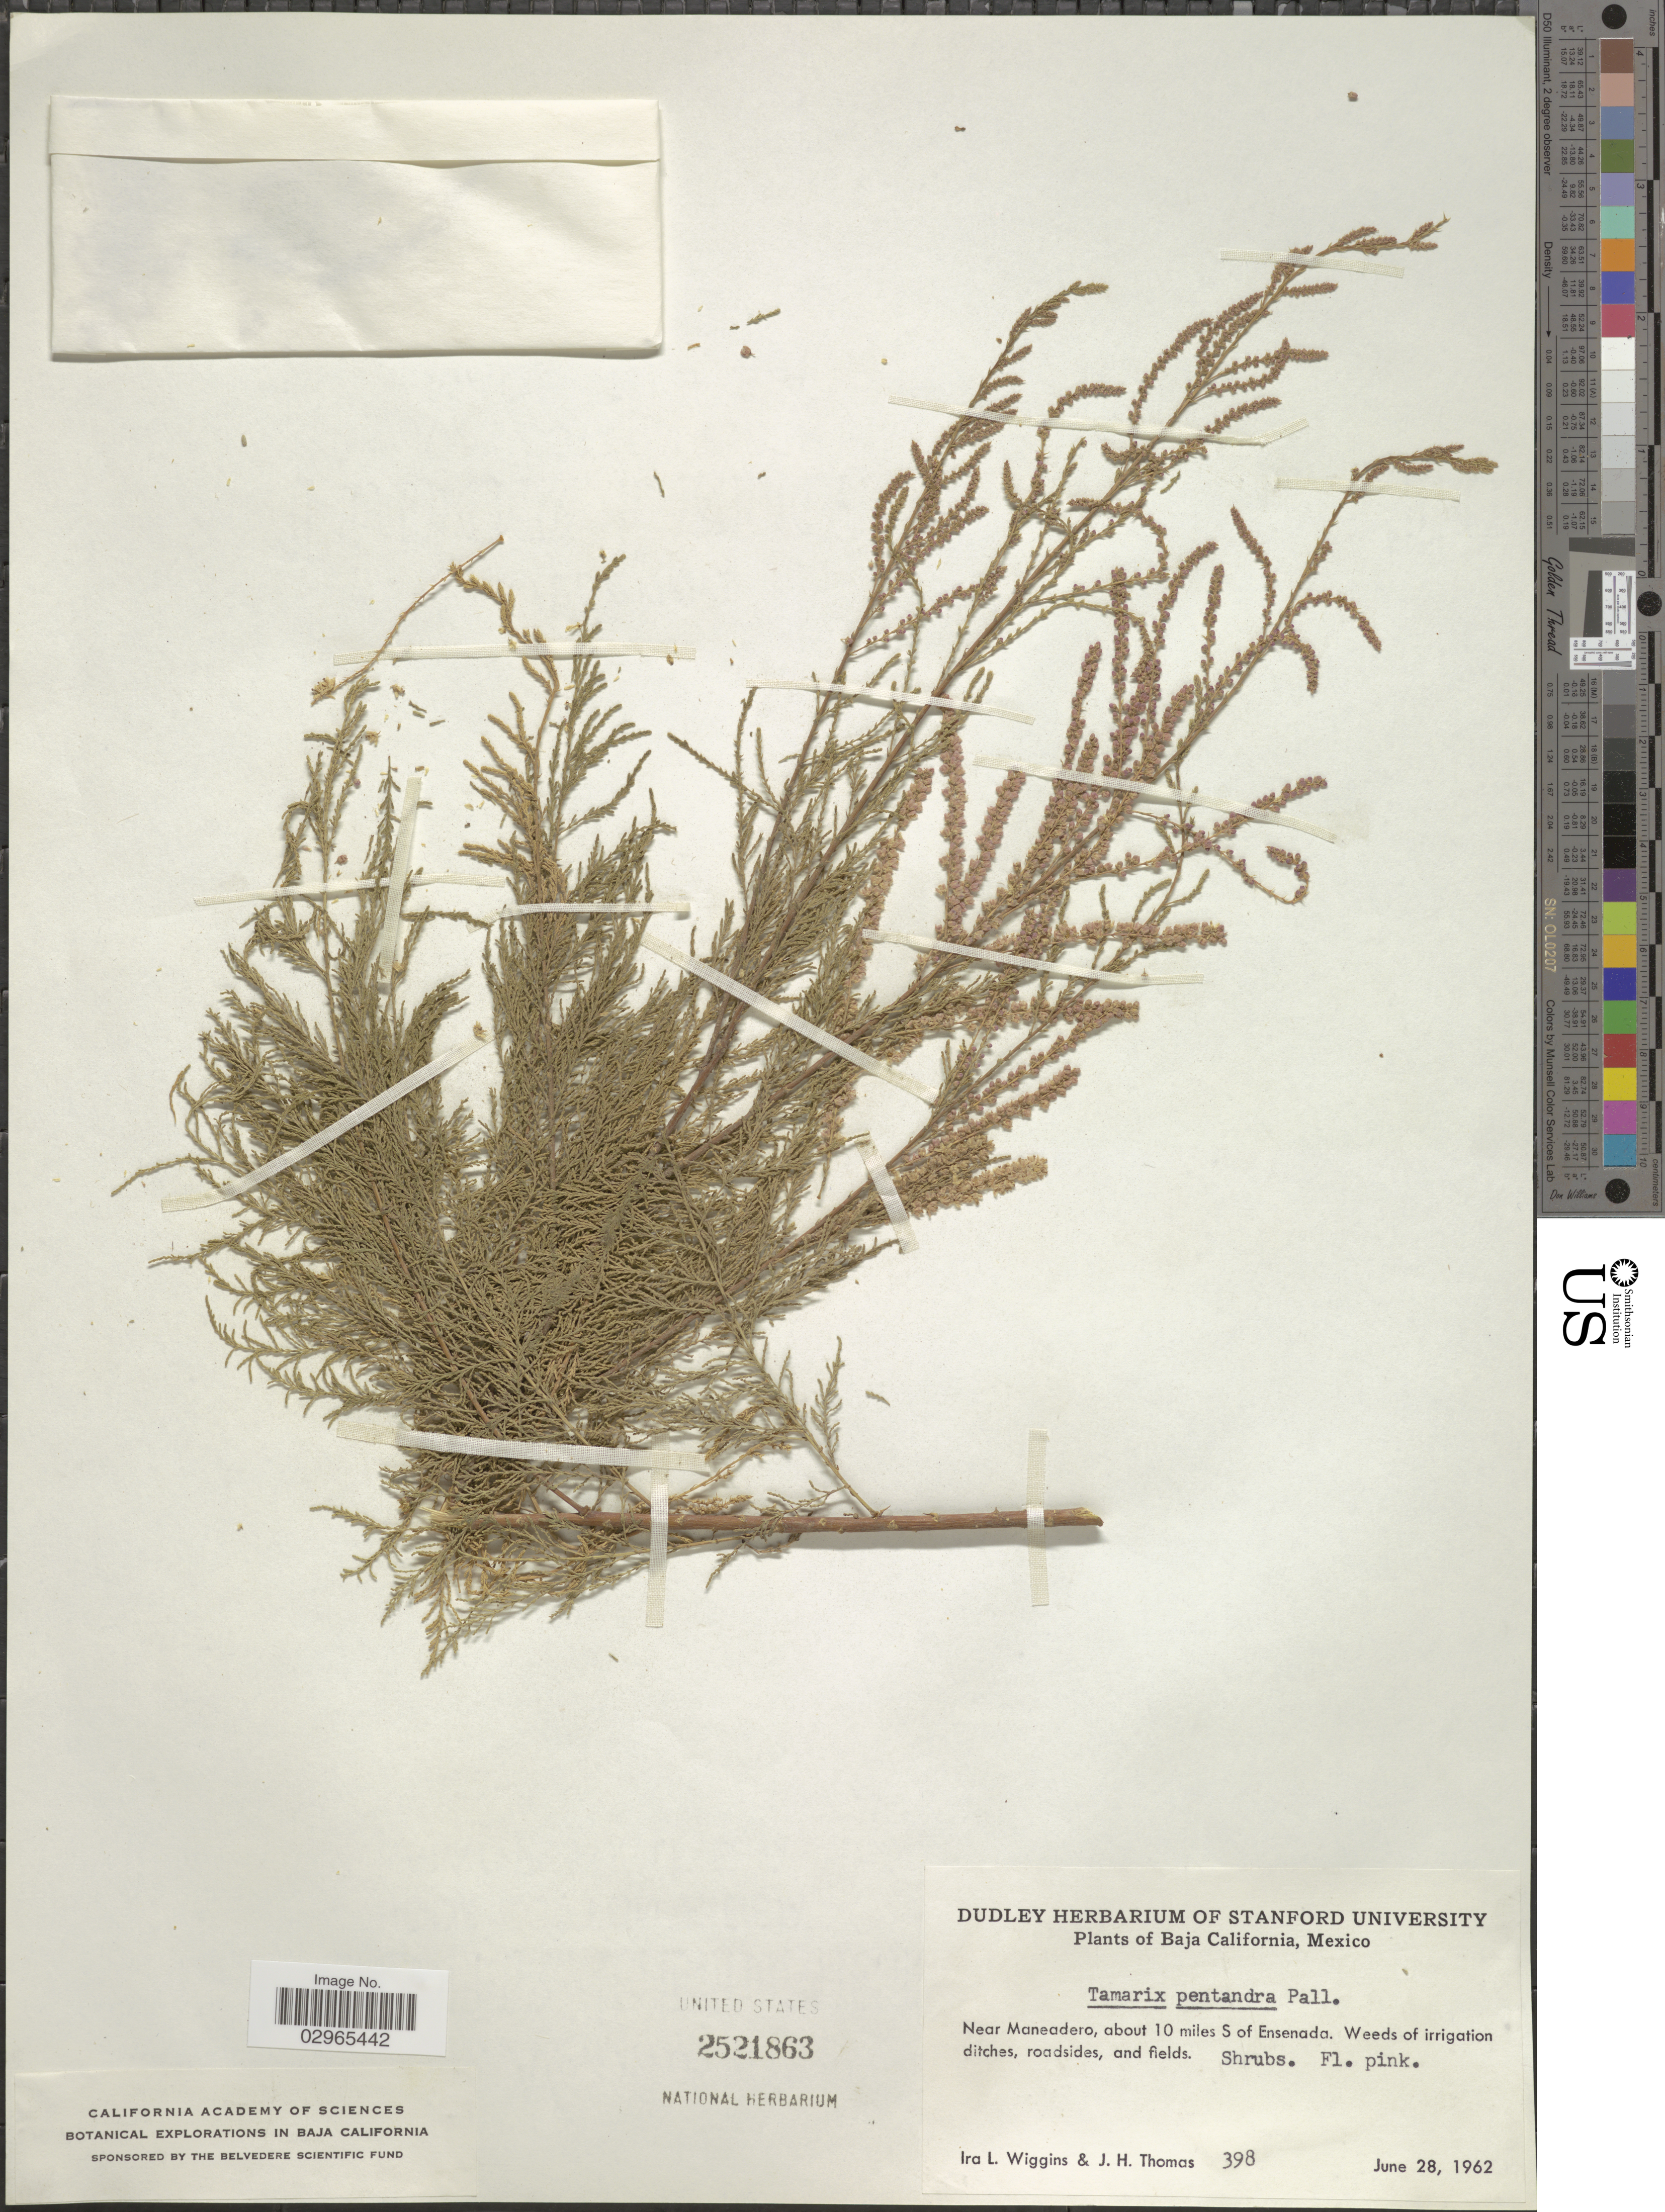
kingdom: Plantae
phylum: Tracheophyta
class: Magnoliopsida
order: Caryophyllales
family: Tamaricaceae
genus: Tamarix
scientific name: Tamarix pentandra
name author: Pall.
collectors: I. L. Wiggins & J. H. Thomas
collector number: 398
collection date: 1962-06-28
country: Mexico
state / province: Baja California Norte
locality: Near Maneadero, about 10 miles S of Ensenada.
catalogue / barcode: US 2521863